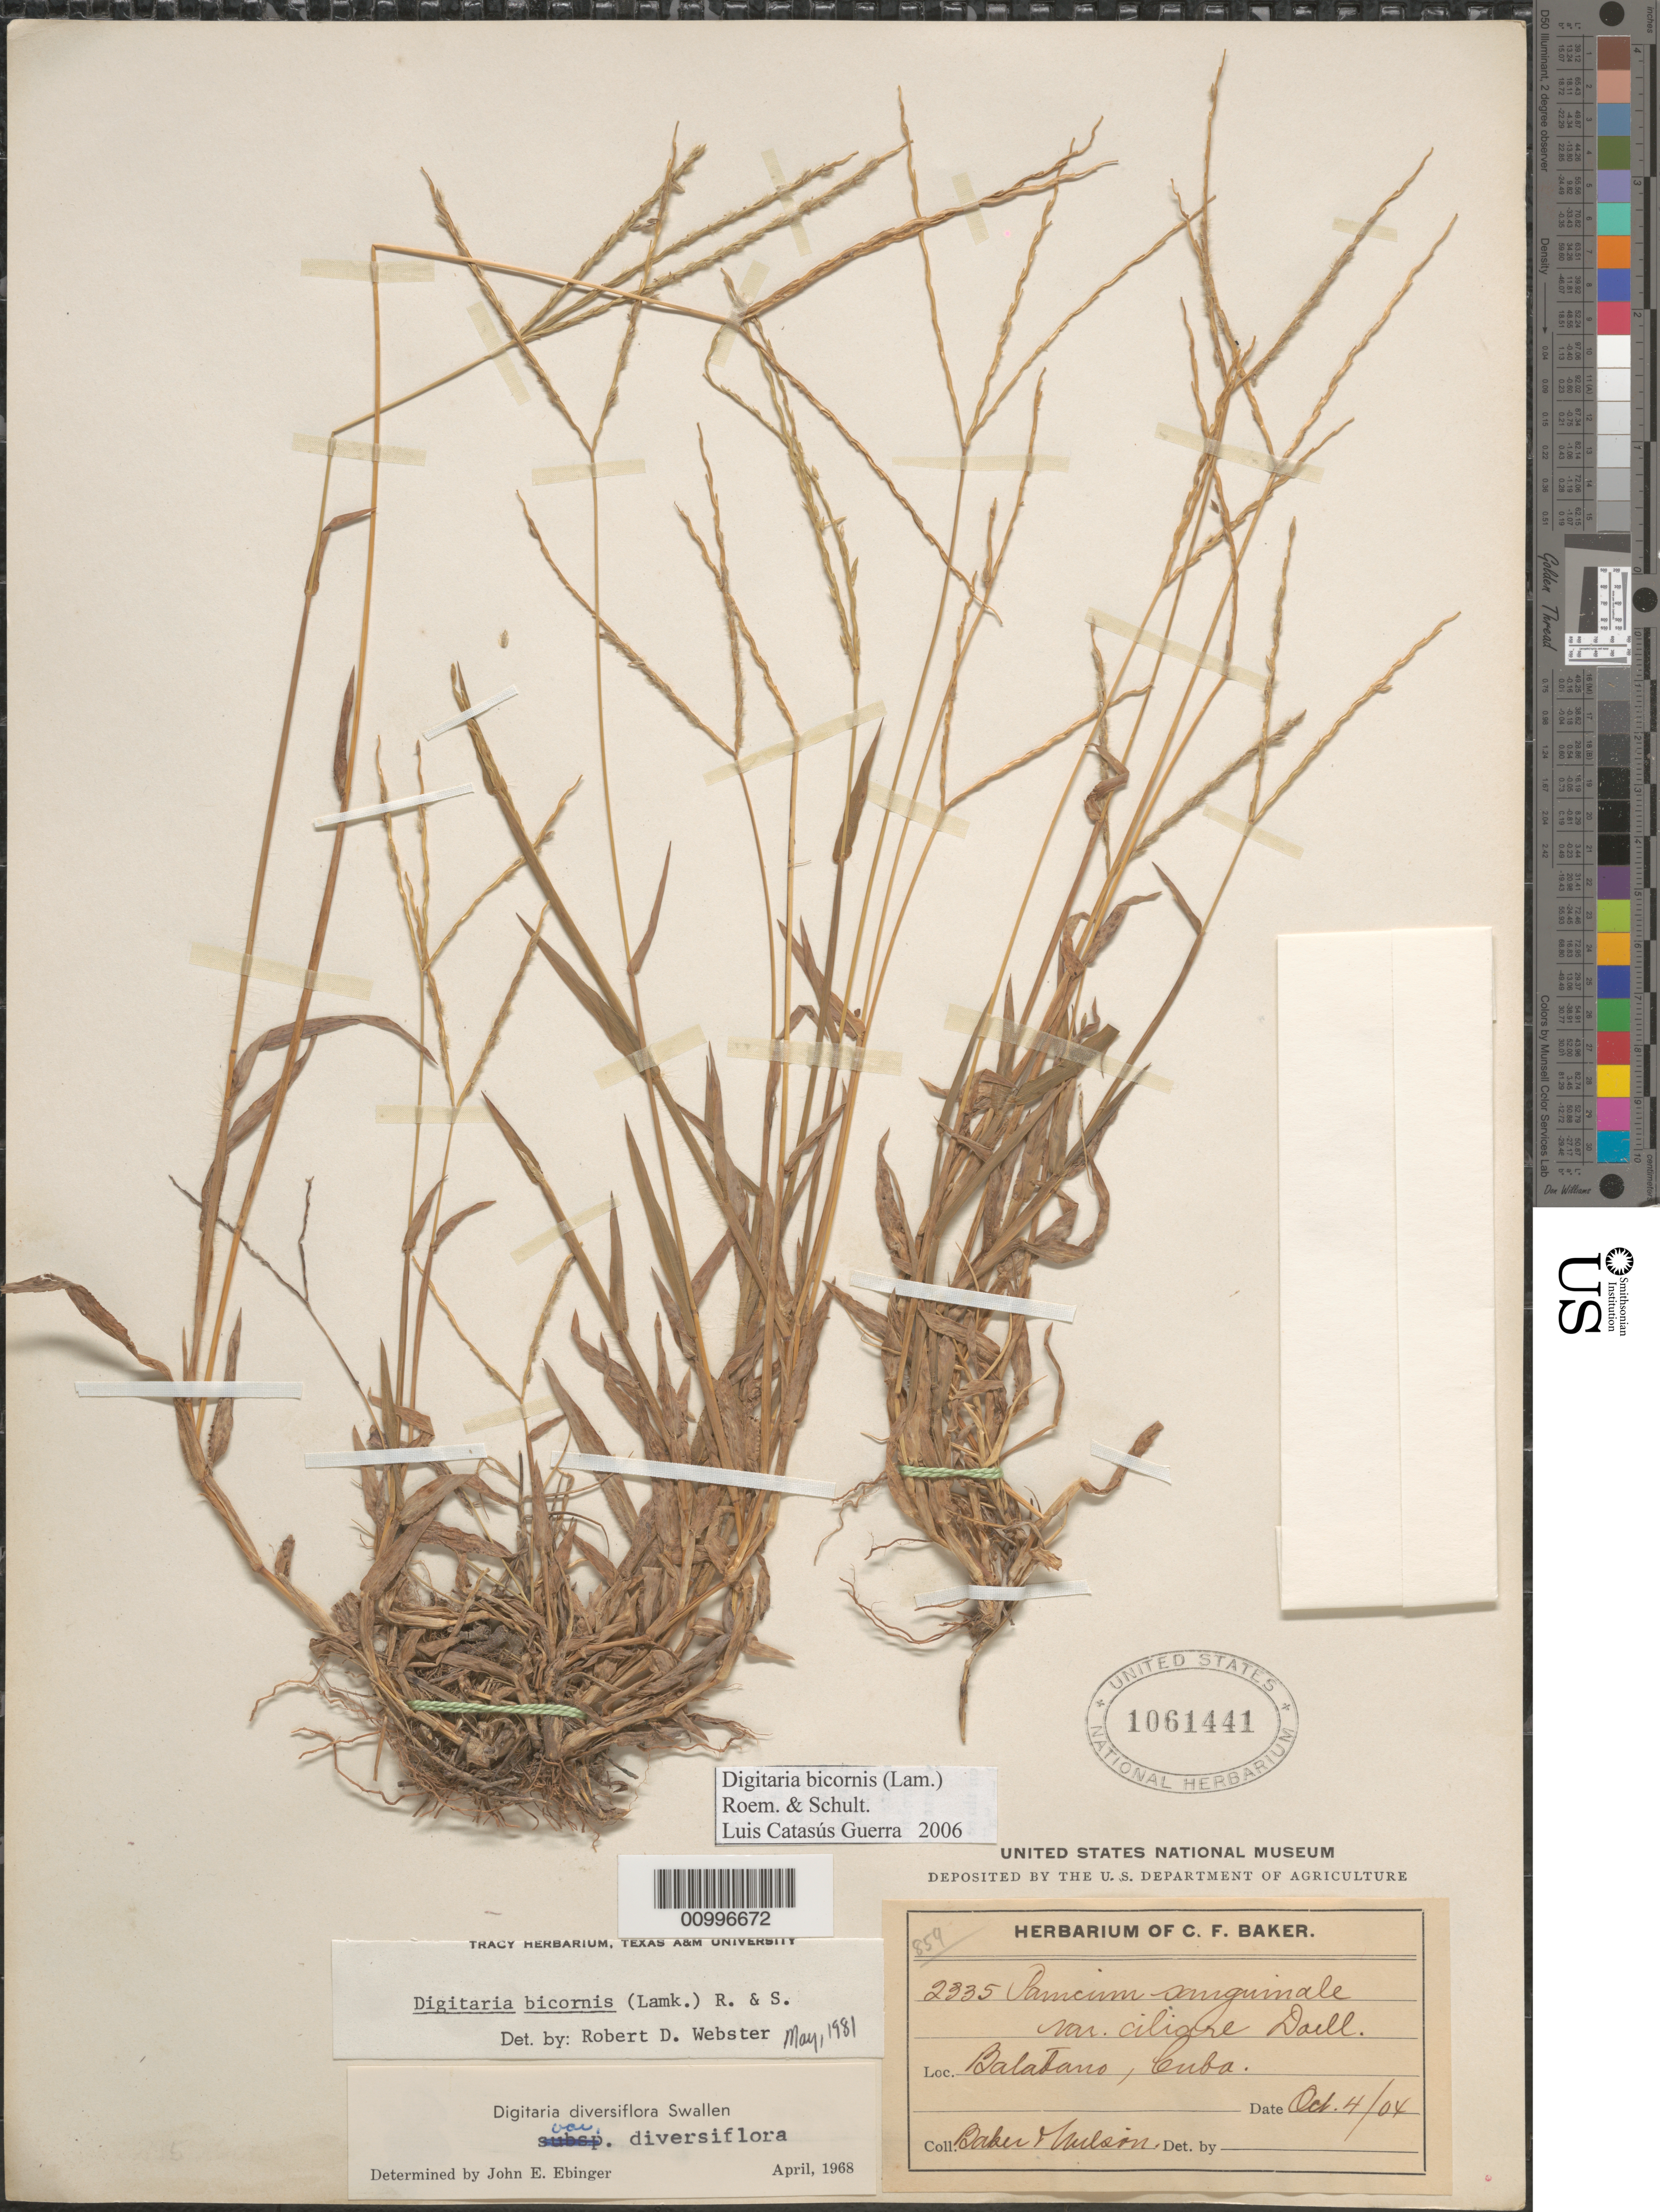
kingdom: Plantae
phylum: Tracheophyta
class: Liliopsida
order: Poales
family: Poaceae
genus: Digitaria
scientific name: Digitaria bicornis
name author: (Lam.) Roem. & Schult.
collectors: C. F. Baker & -- Wilson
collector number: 2335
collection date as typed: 04 Oct 1904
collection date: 1904-10-04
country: Cuba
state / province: La Habana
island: Cuba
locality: Batabanó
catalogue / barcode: US 1061441